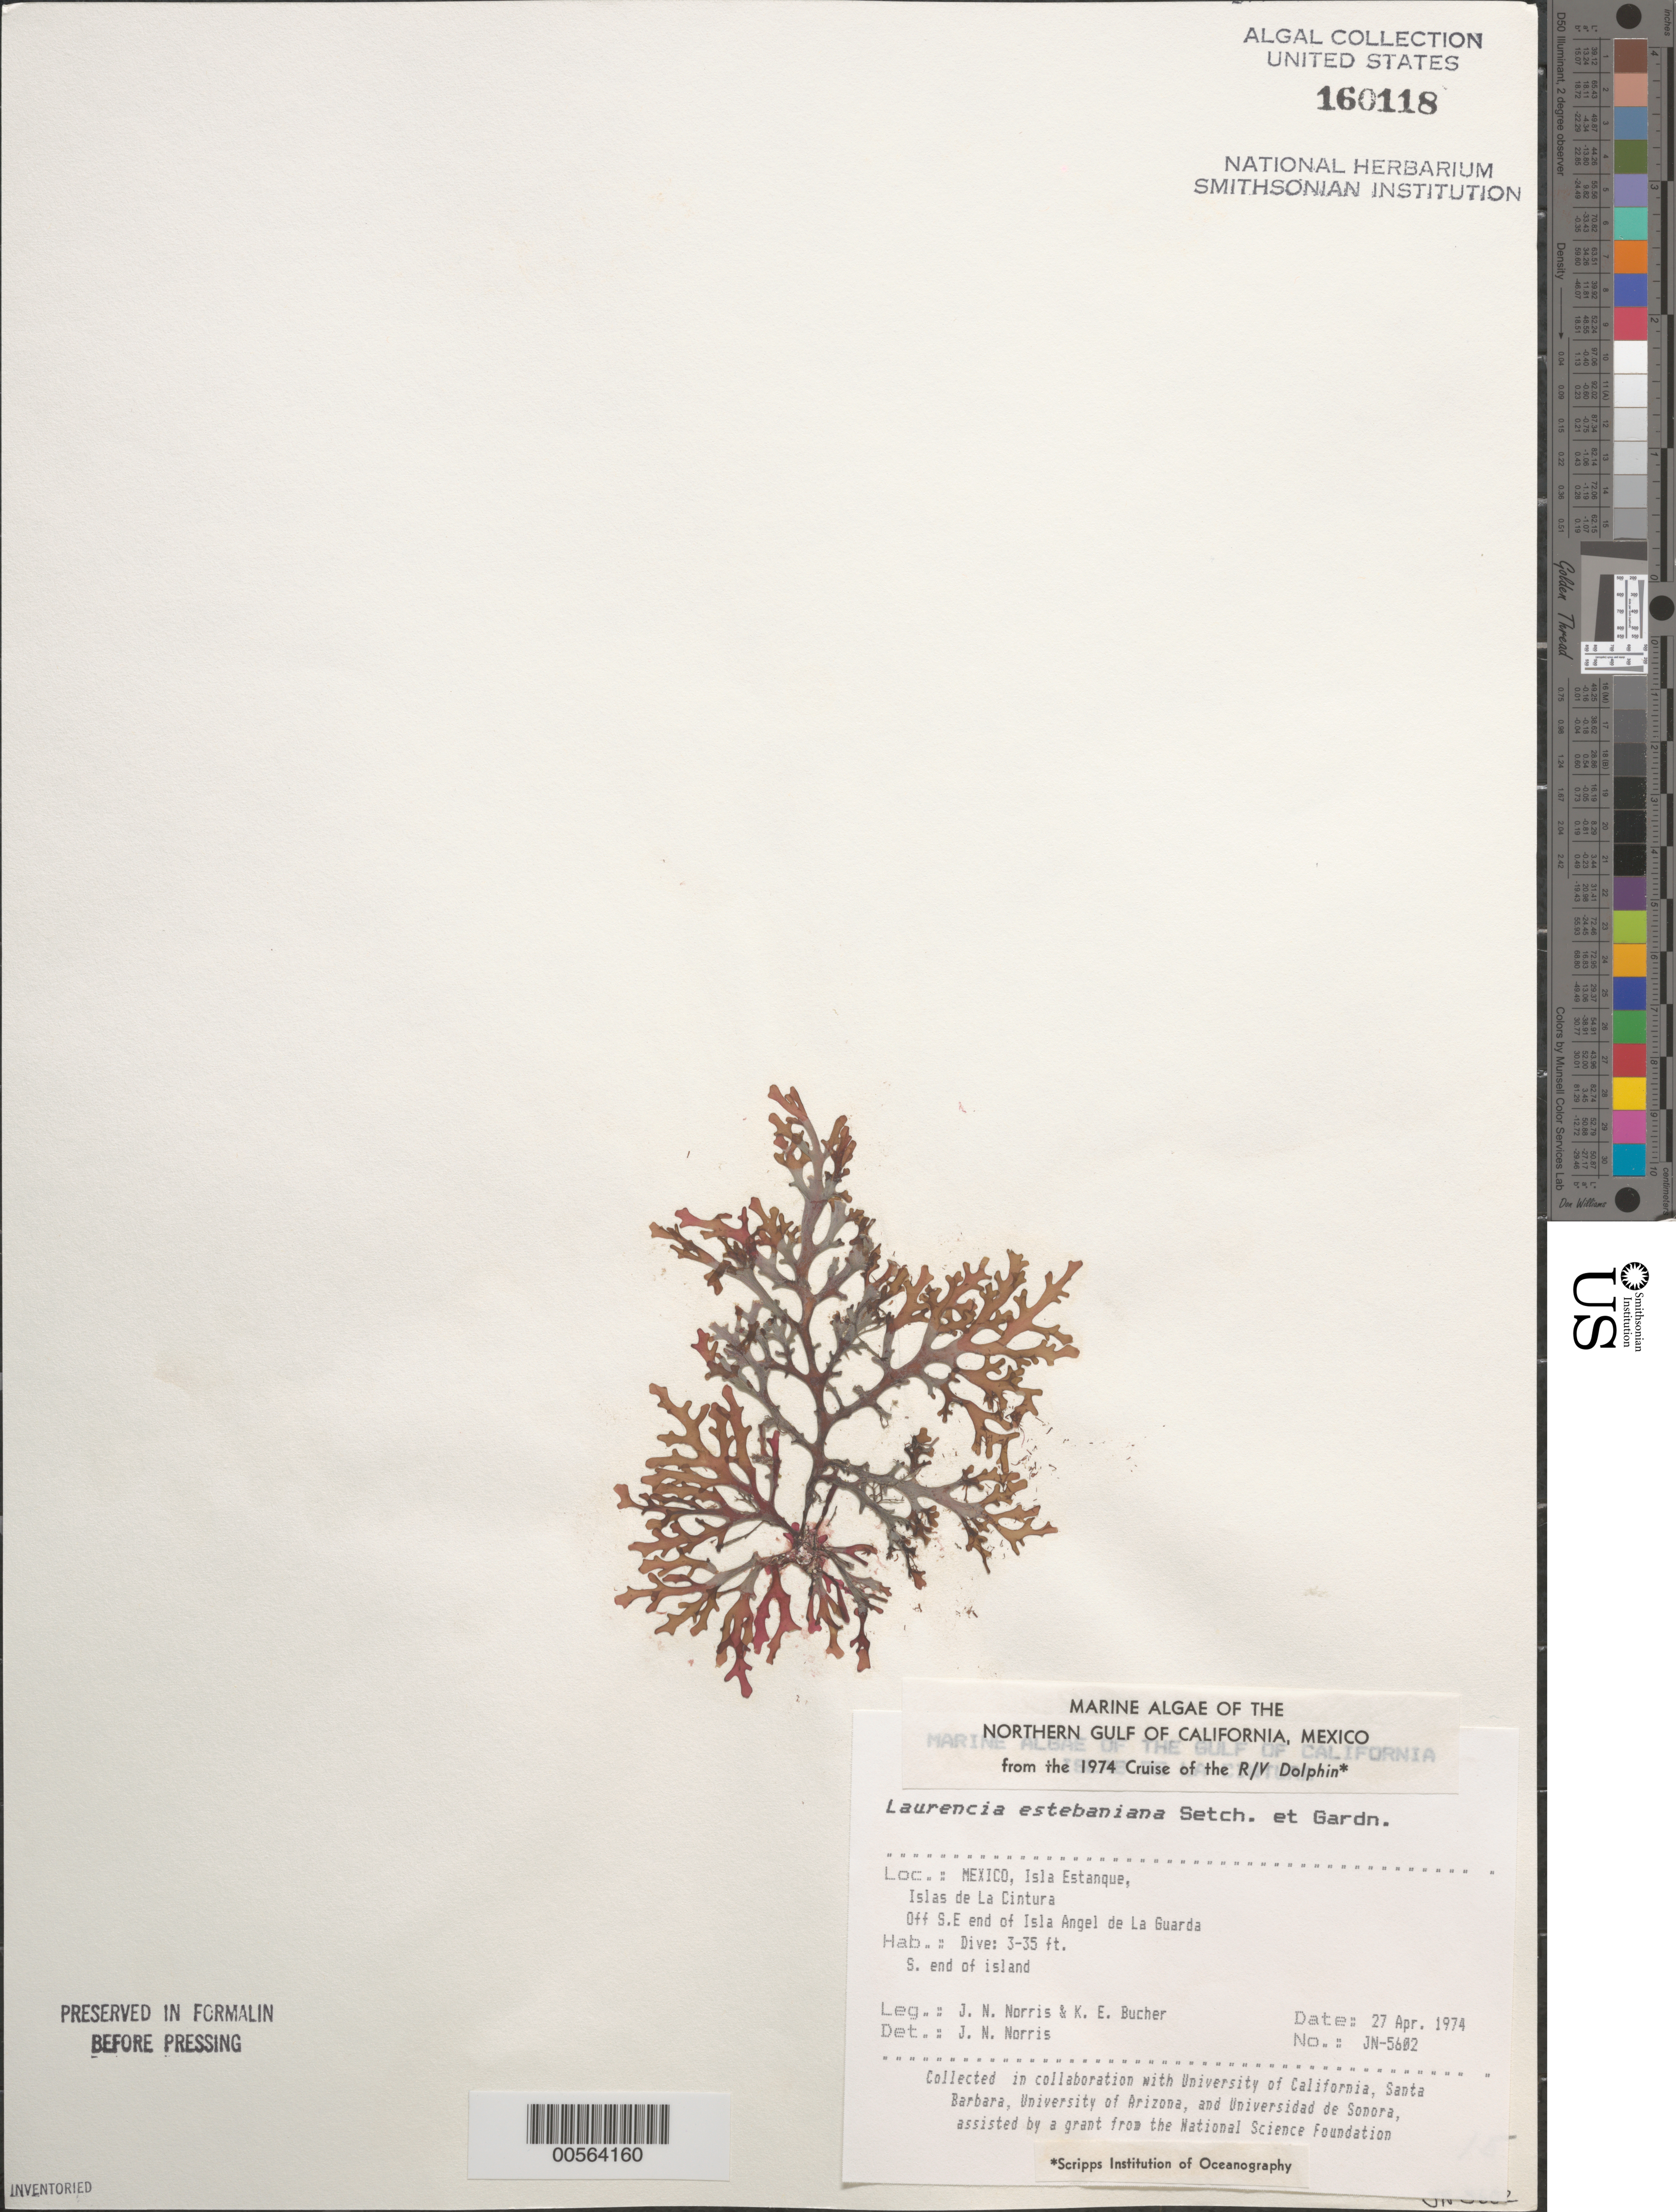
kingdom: Plantae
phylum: Rhodophyta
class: Florideophyceae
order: Ceramiales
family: Rhodomelaceae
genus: Osmundea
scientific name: Osmundea estebaniana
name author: (Setchell & N.L. Gardner) J.N. Norris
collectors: J. N. Norris & K. E. Bucher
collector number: JN-5602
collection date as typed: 27 Apr 1974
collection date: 1974-04-27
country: Mexico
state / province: Baja California Norte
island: Isla Estanque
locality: Off Isla Angel de la Guarda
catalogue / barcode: US 160118